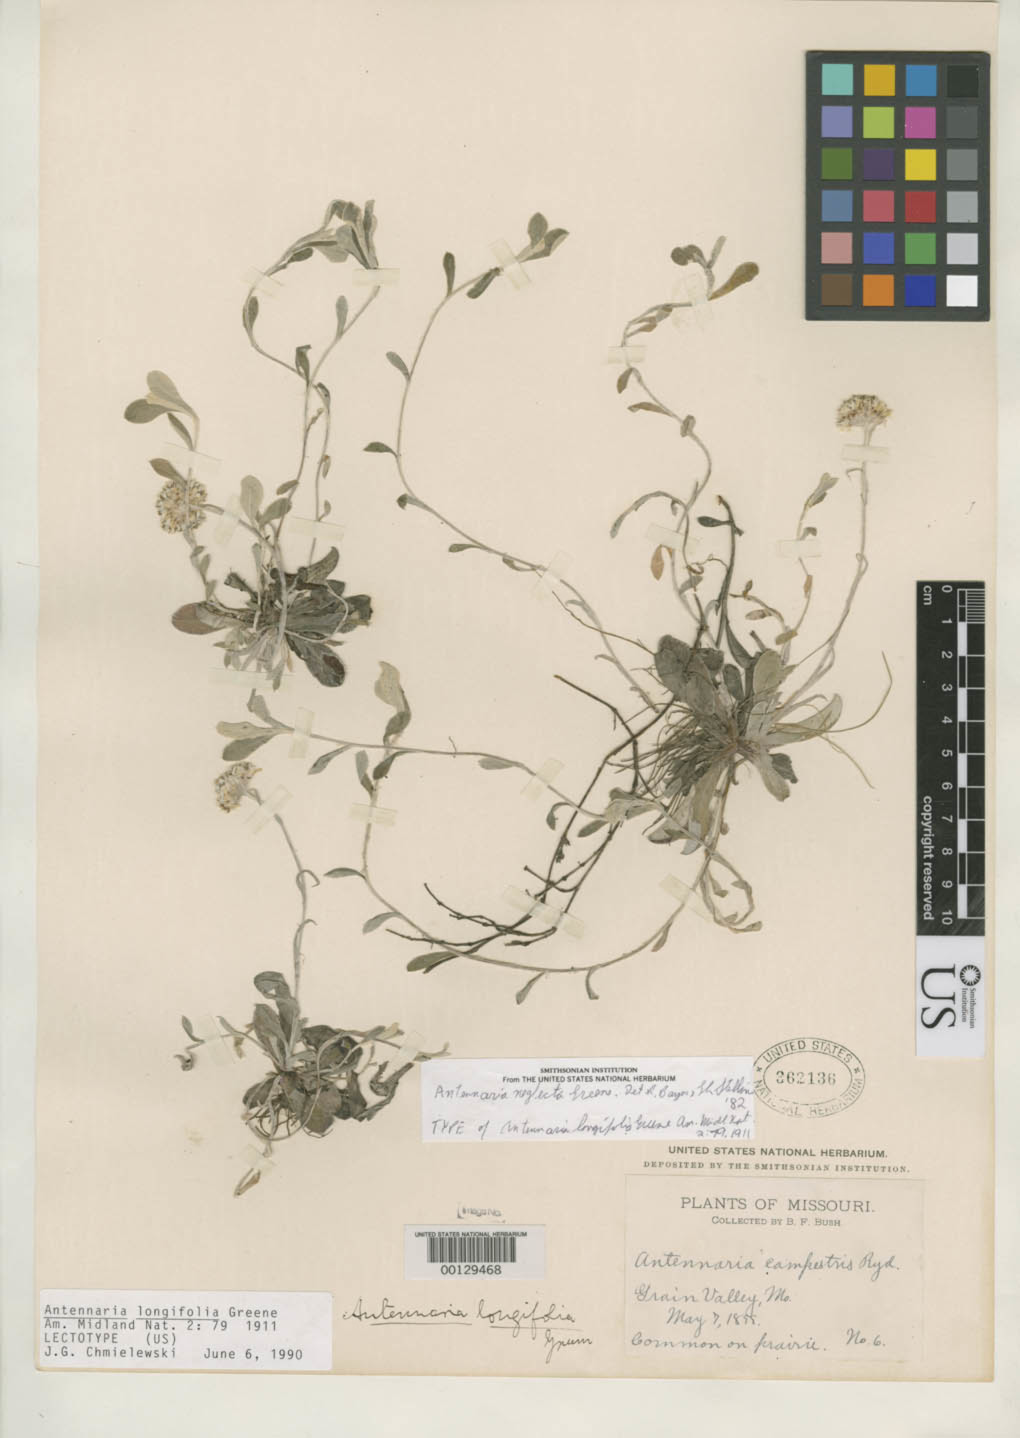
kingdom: Plantae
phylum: Tracheophyta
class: Magnoliopsida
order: Asterales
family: Asteraceae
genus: Antennaria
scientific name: Antennaria longifolia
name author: Greene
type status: Lectotype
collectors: B. F. Bush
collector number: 6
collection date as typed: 07 May 1899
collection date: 1899-05-07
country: United States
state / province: Missouri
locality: Grain Valley.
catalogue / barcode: US 362136